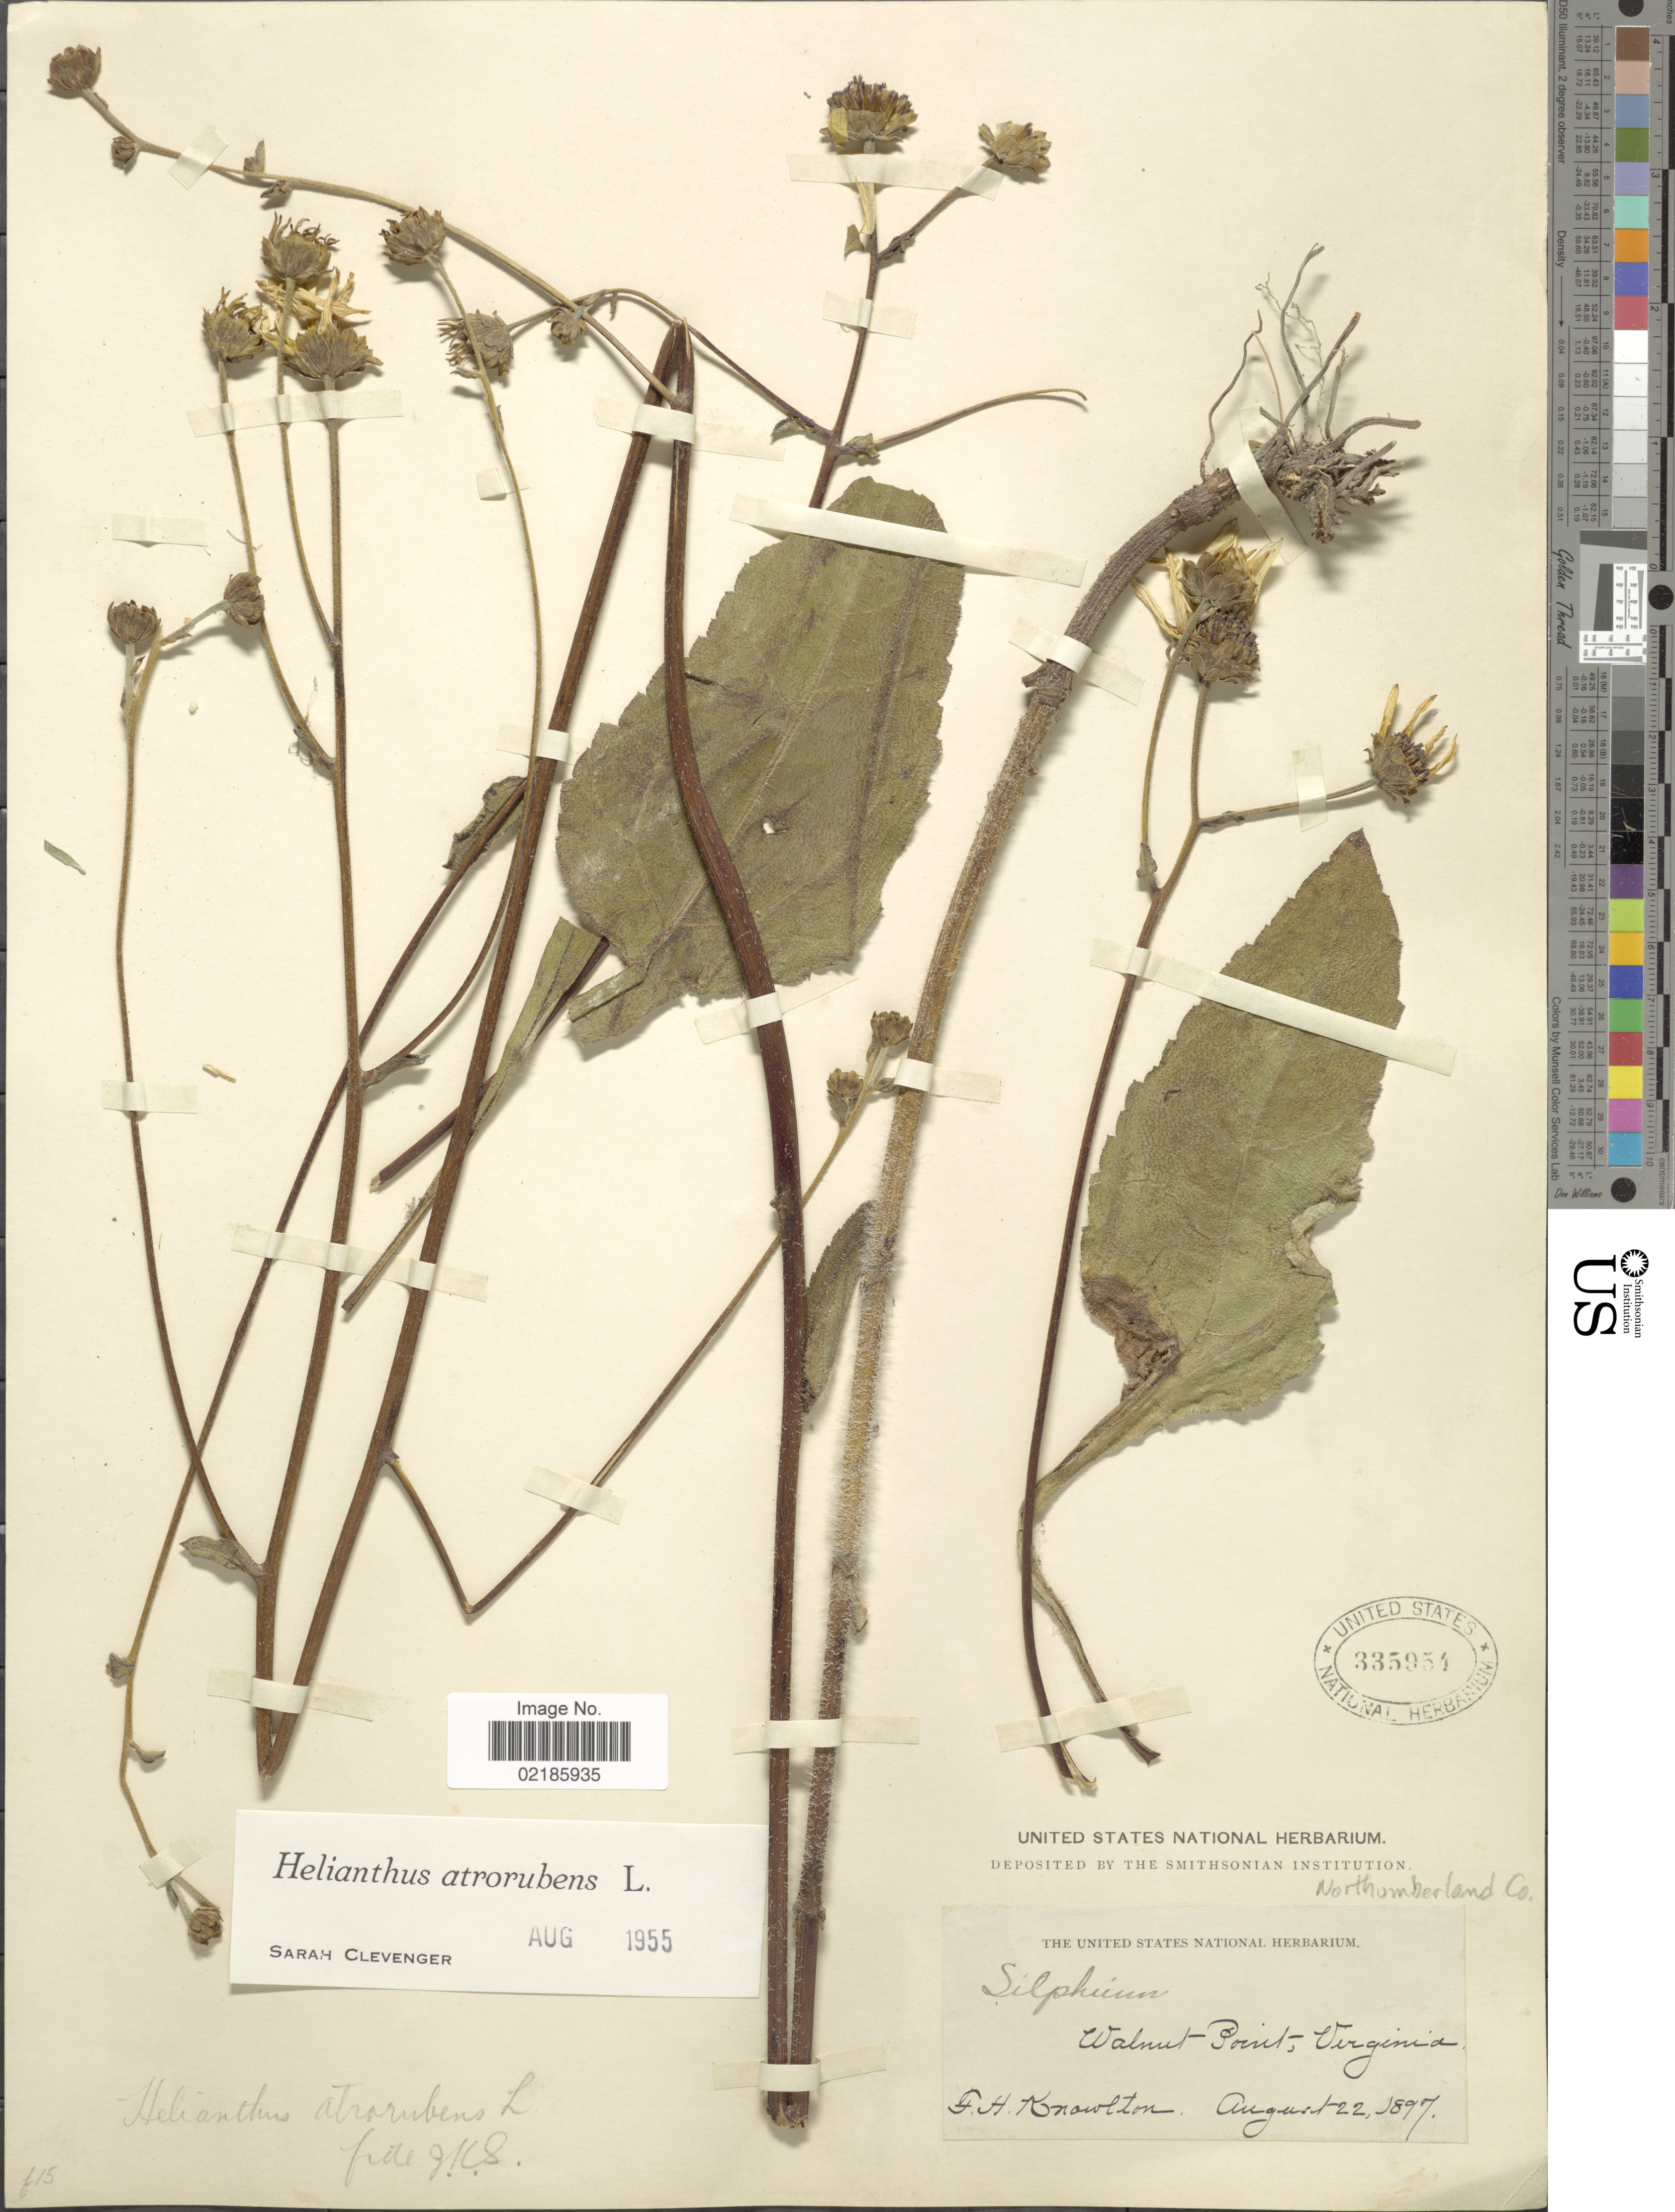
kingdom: Plantae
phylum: Tracheophyta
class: Magnoliopsida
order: Asterales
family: Asteraceae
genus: Helianthus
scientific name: Helianthus atrorubens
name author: L.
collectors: F. H. Knowlton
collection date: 1897-08-22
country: United States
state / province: Virginia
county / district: Northumberland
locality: Walnut- Point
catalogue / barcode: US 335954